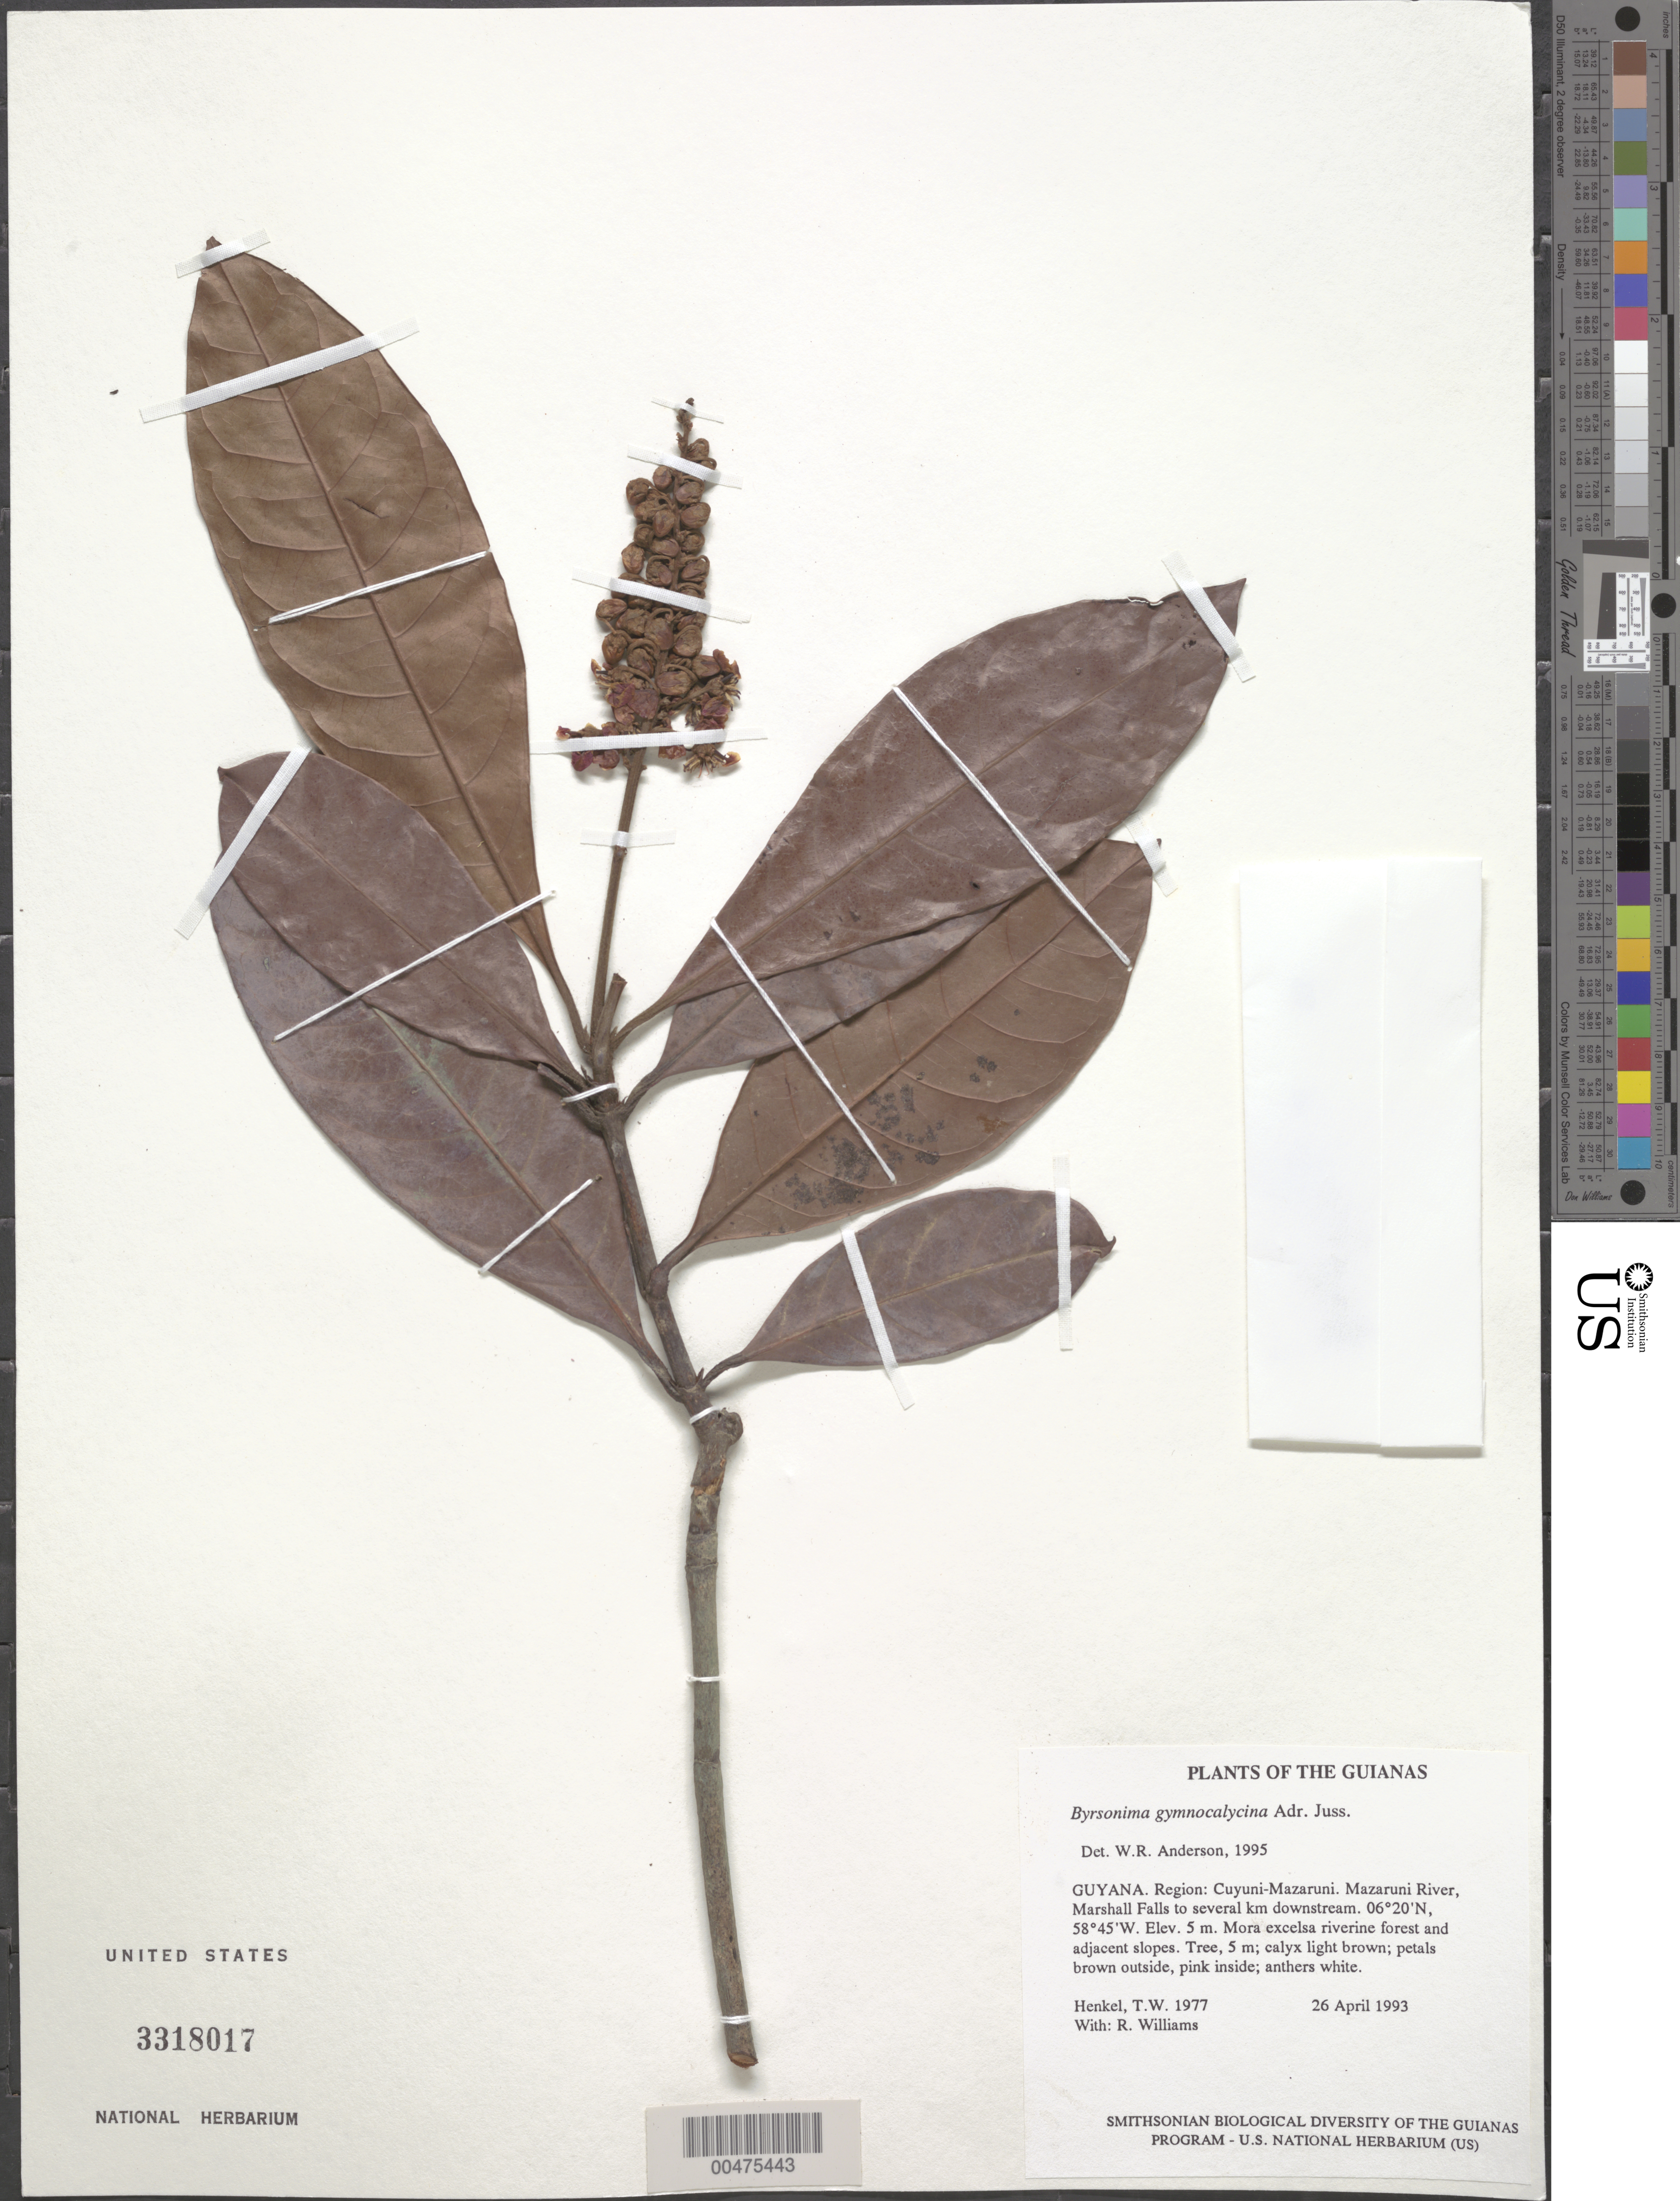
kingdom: Plantae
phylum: Tracheophyta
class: Magnoliopsida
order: Malpighiales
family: Malpighiaceae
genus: Byrsonima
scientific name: Byrsonima gymnocalycina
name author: A. Juss.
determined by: Anderson, W. R., (MICH), University of Michigan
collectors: T. Henkel & R. Williams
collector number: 1977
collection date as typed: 26 April 1993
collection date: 1993-04-26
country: Guyana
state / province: Cuyuni-Mazaruni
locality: Mazaruni River, Marshall Falls to several km downstream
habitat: Mora excelsa riverine forest and adjacent slopes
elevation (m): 5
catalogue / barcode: US 3318017